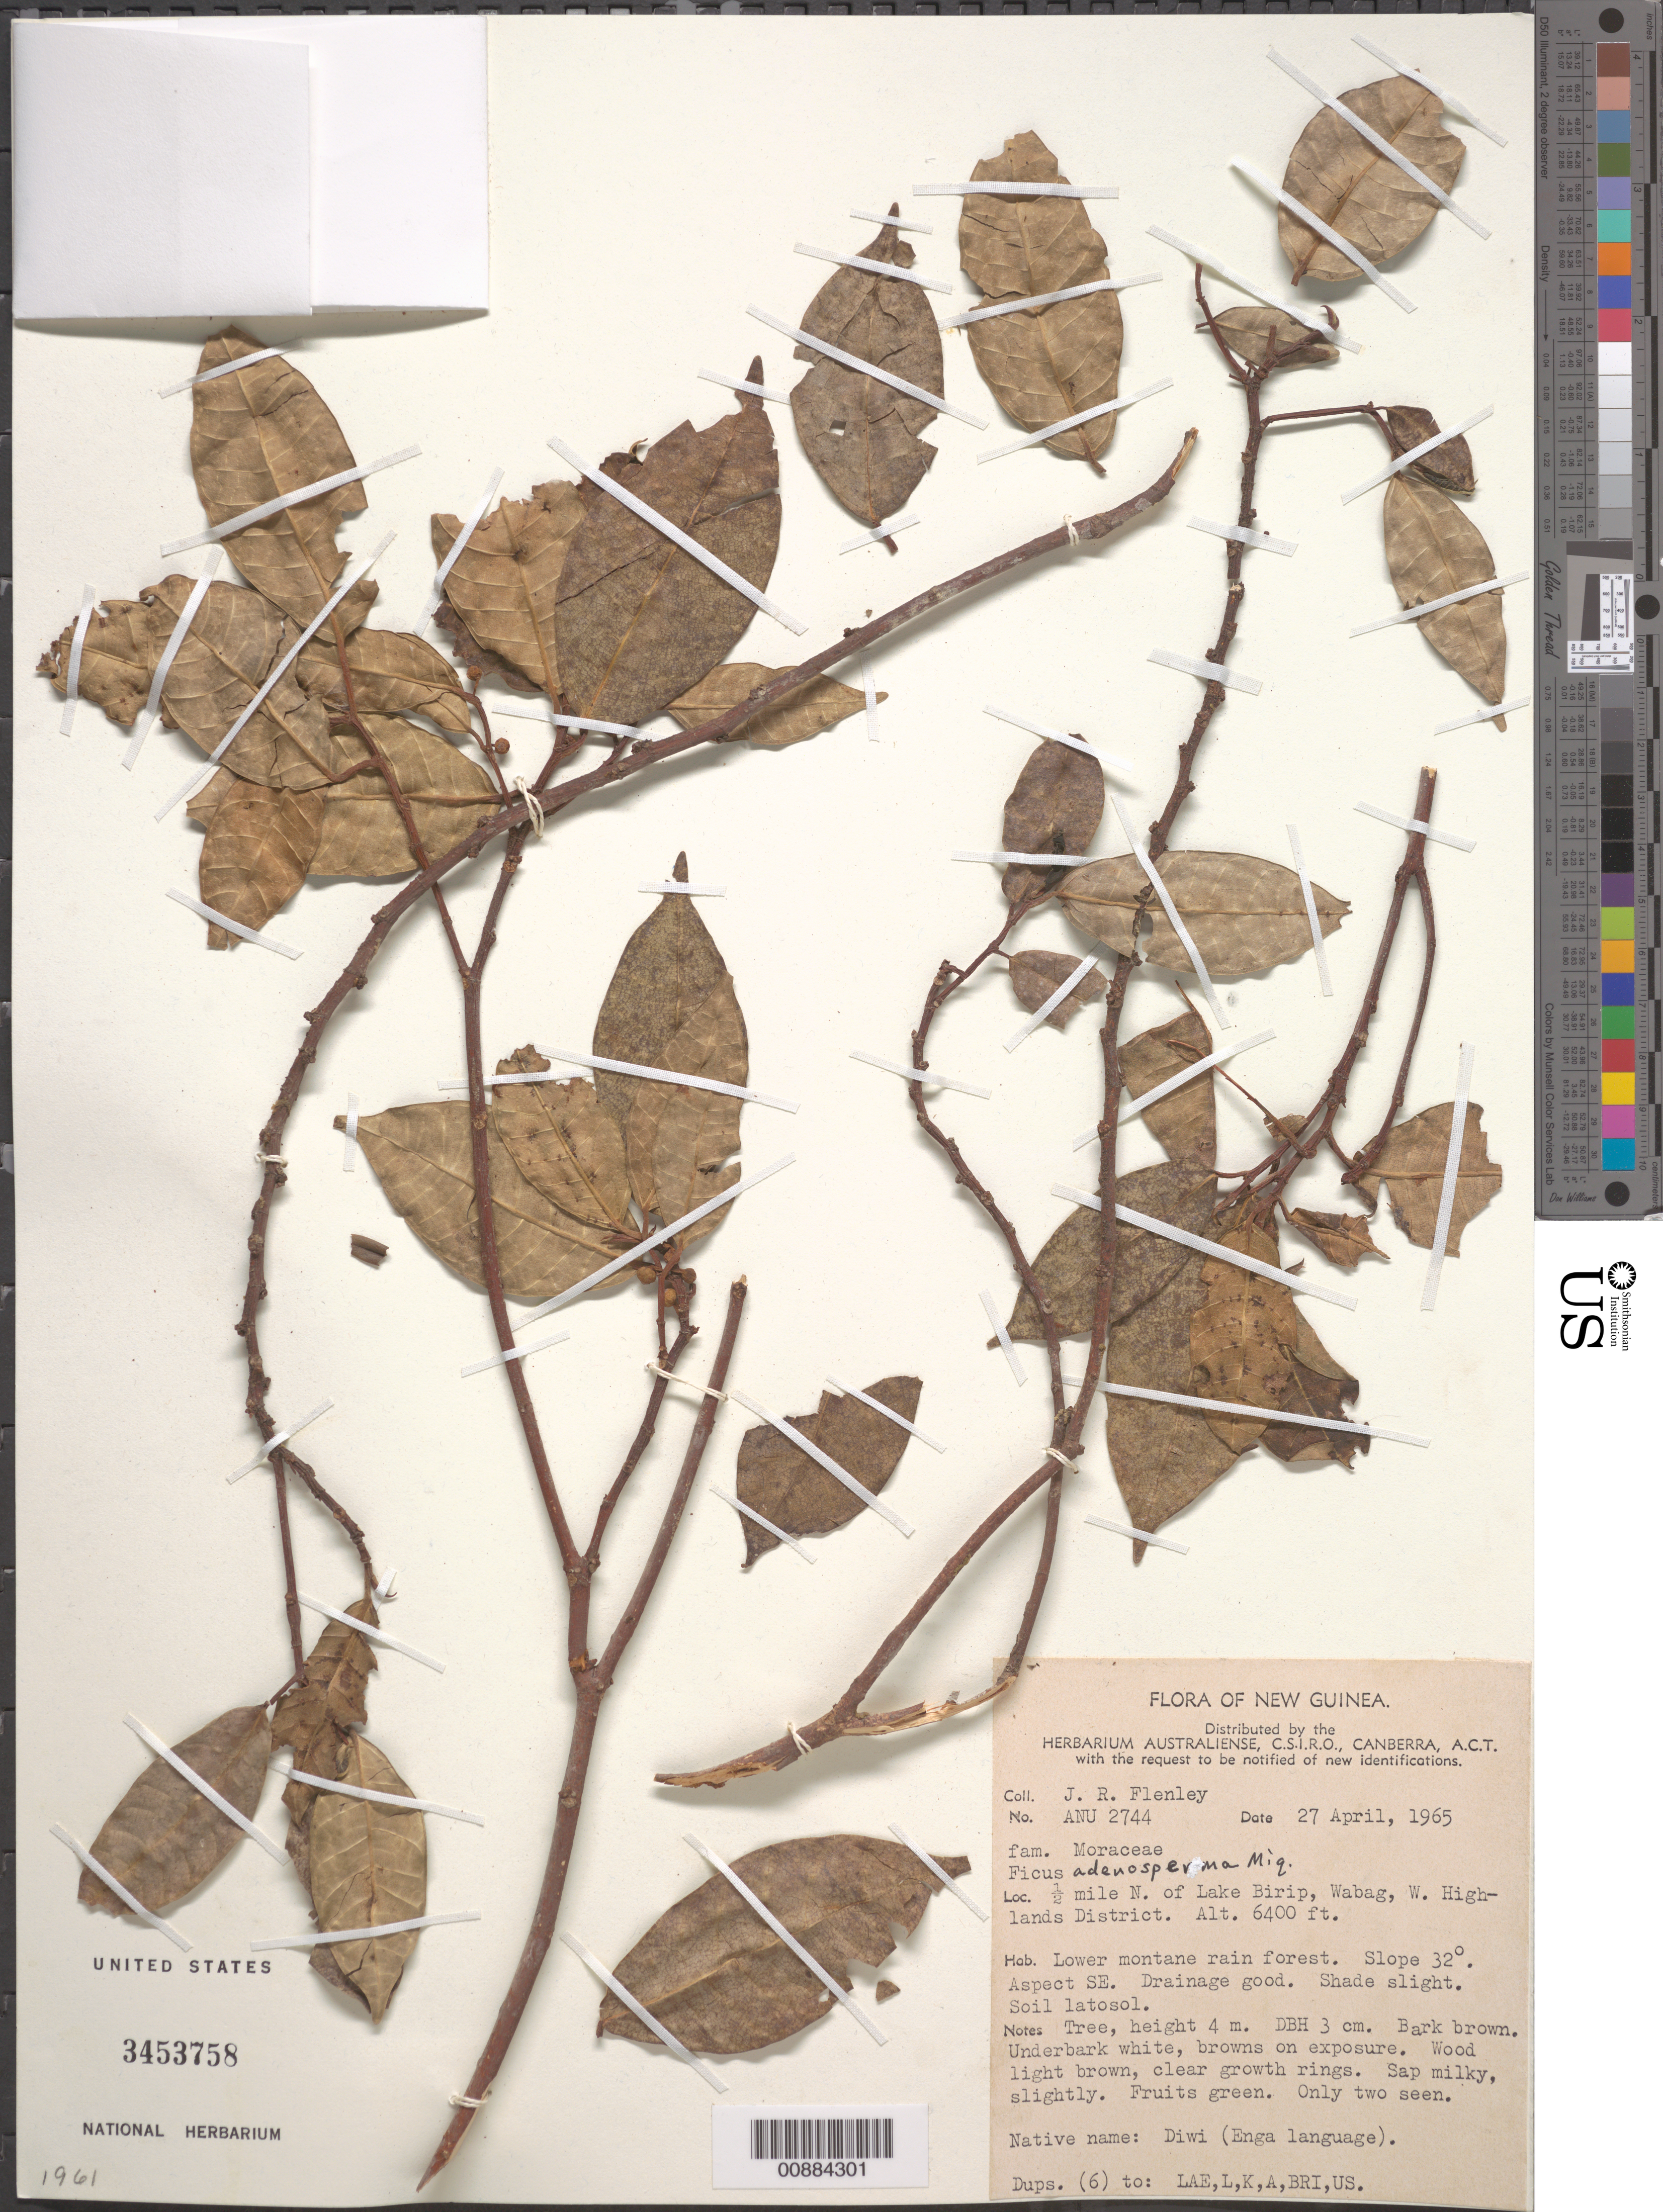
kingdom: Plantae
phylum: Tracheophyta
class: Magnoliopsida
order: Rosales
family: Moraceae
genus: Ficus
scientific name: Ficus adenosperma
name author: Miq.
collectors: J. Flenley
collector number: ANU 2744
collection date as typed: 27 Apr 1965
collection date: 1965-04-27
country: Papua New Guinea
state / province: Enga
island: New Guinea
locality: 1/2 mile N. of Lake Birip, Wabag, W. Highlands District.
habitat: Lower montane rain forest. Slope 32 degree. Aspect SE. Drainage good. Shade slight. Soil latosol.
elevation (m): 1951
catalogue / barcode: US 3453758